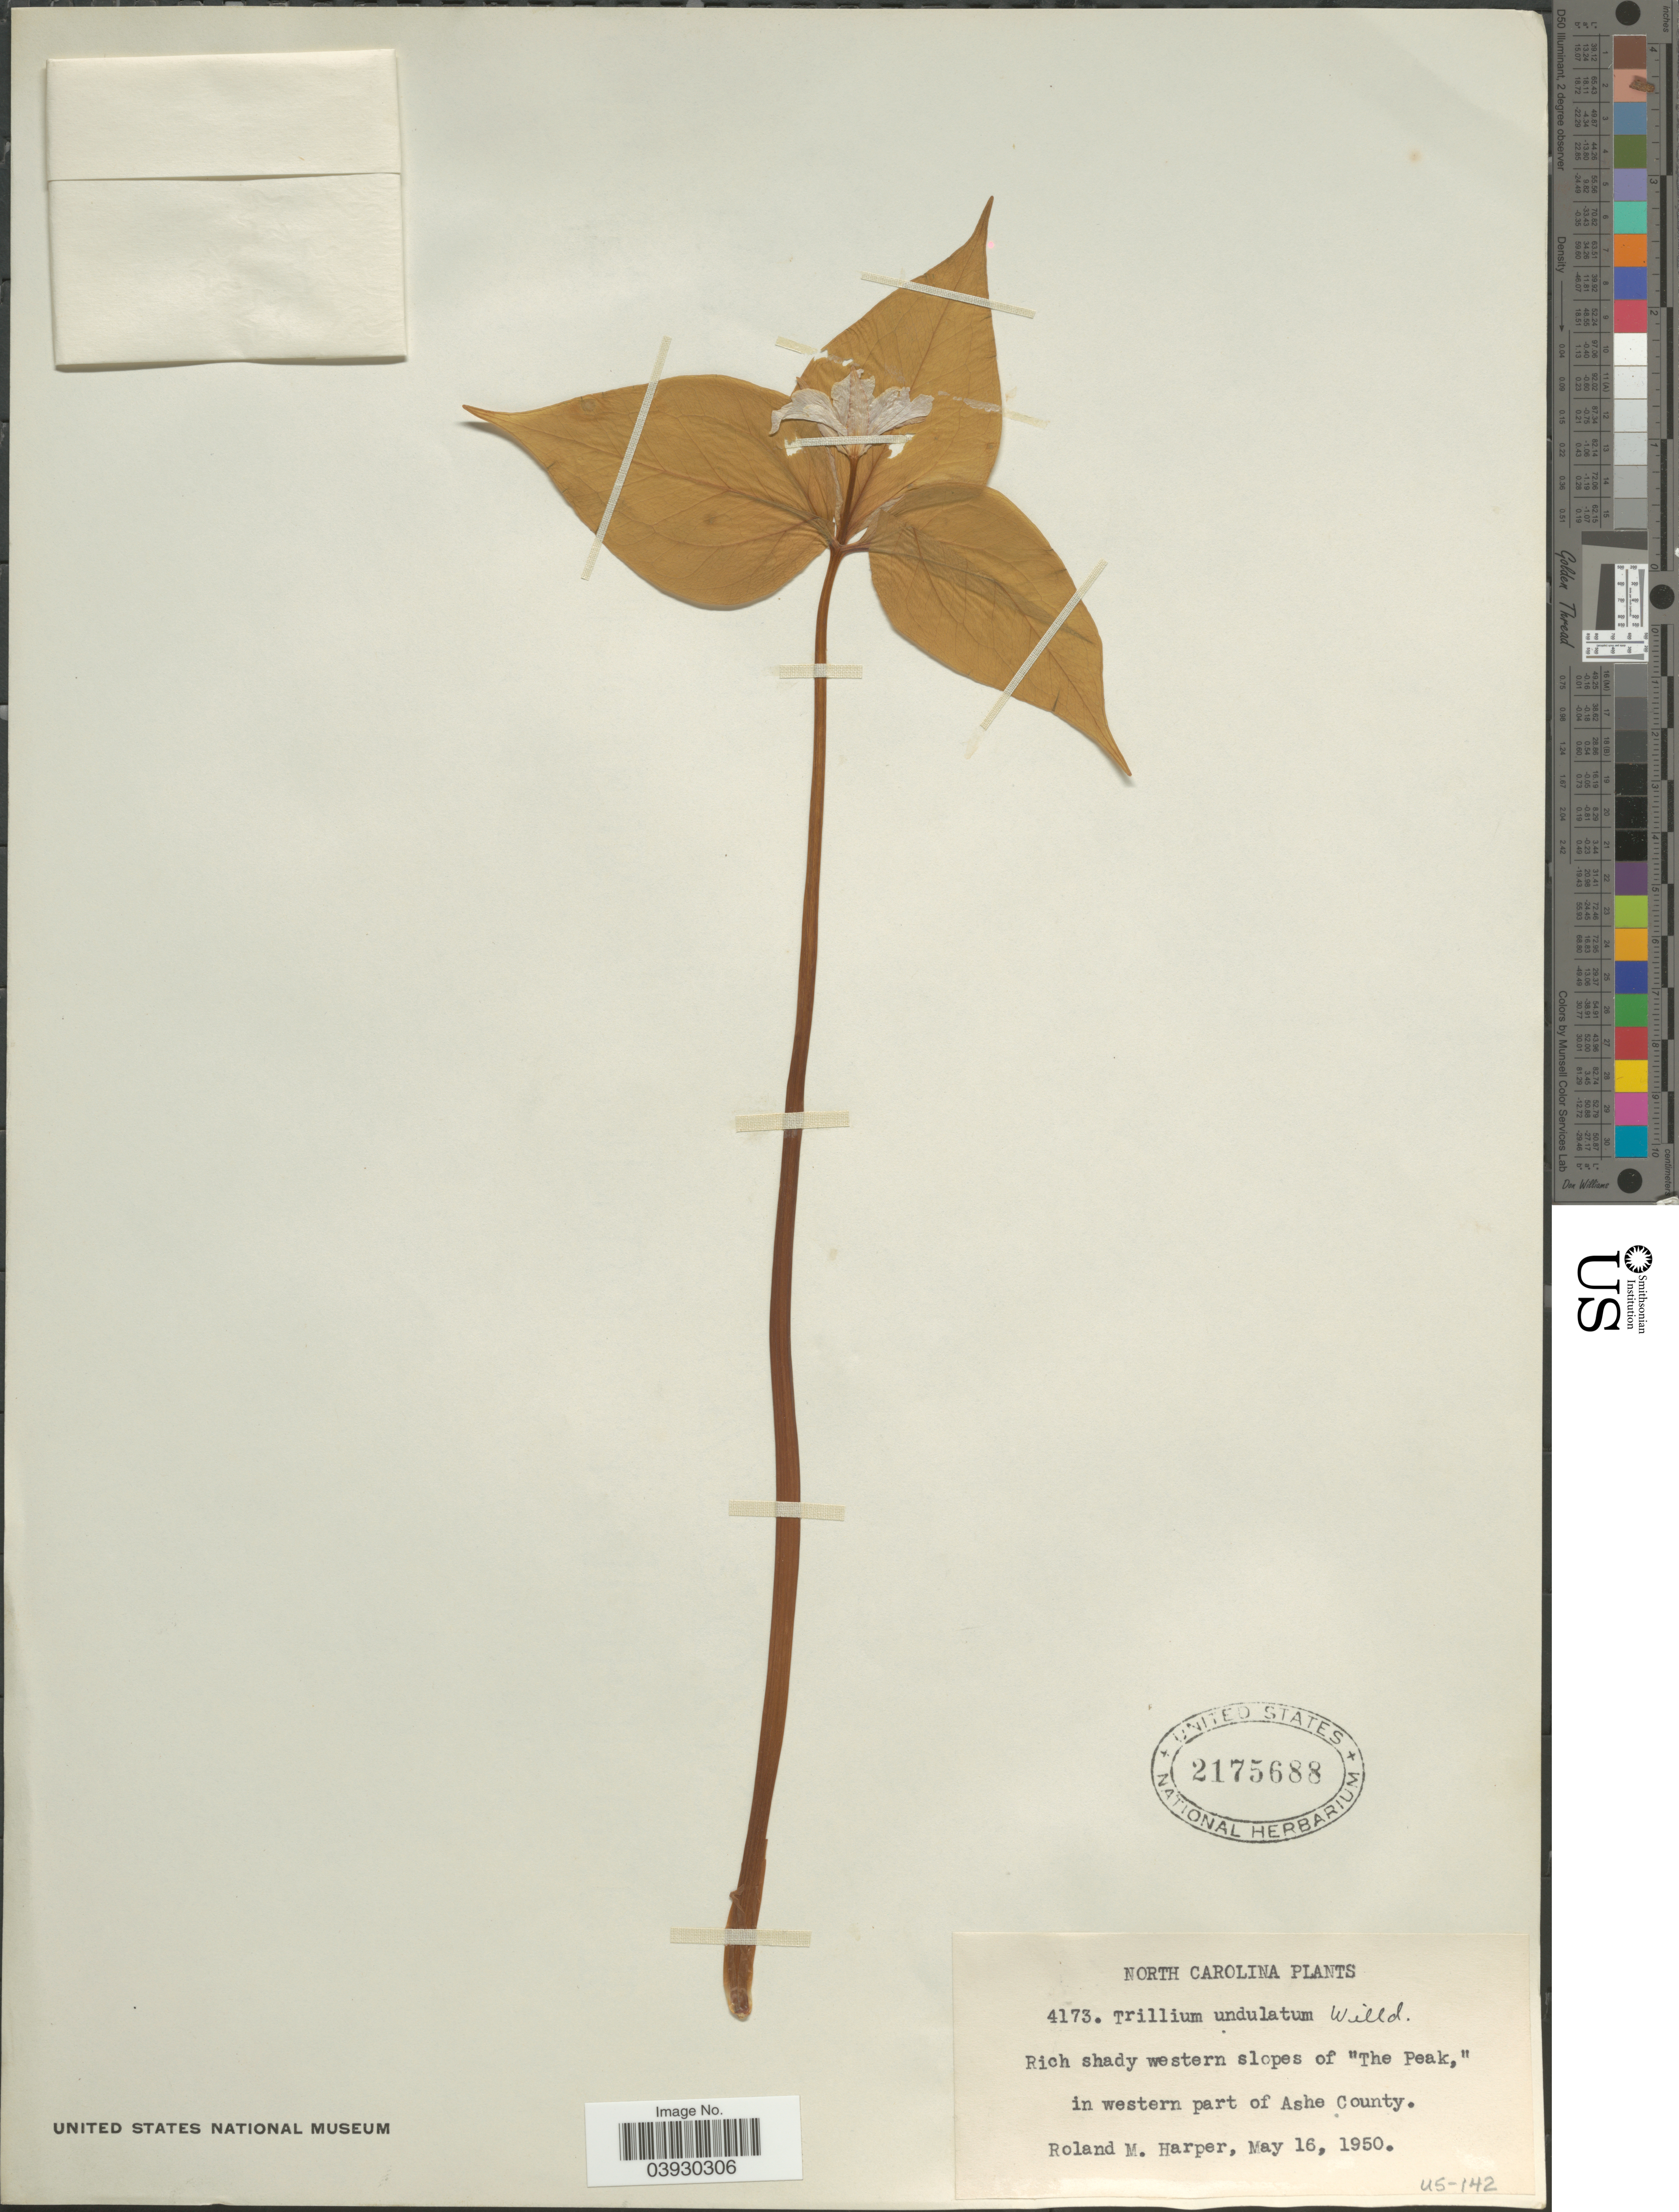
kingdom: Plantae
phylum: Tracheophyta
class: Liliopsida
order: Liliales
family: Melanthiaceae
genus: Trillium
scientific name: Trillium undulatum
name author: Willd.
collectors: R. M. Harper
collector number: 4173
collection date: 1950-05-16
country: United States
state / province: North Carolina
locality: Rich shady western slopes of "The Peak," in western part of Ashe County.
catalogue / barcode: US 2175688